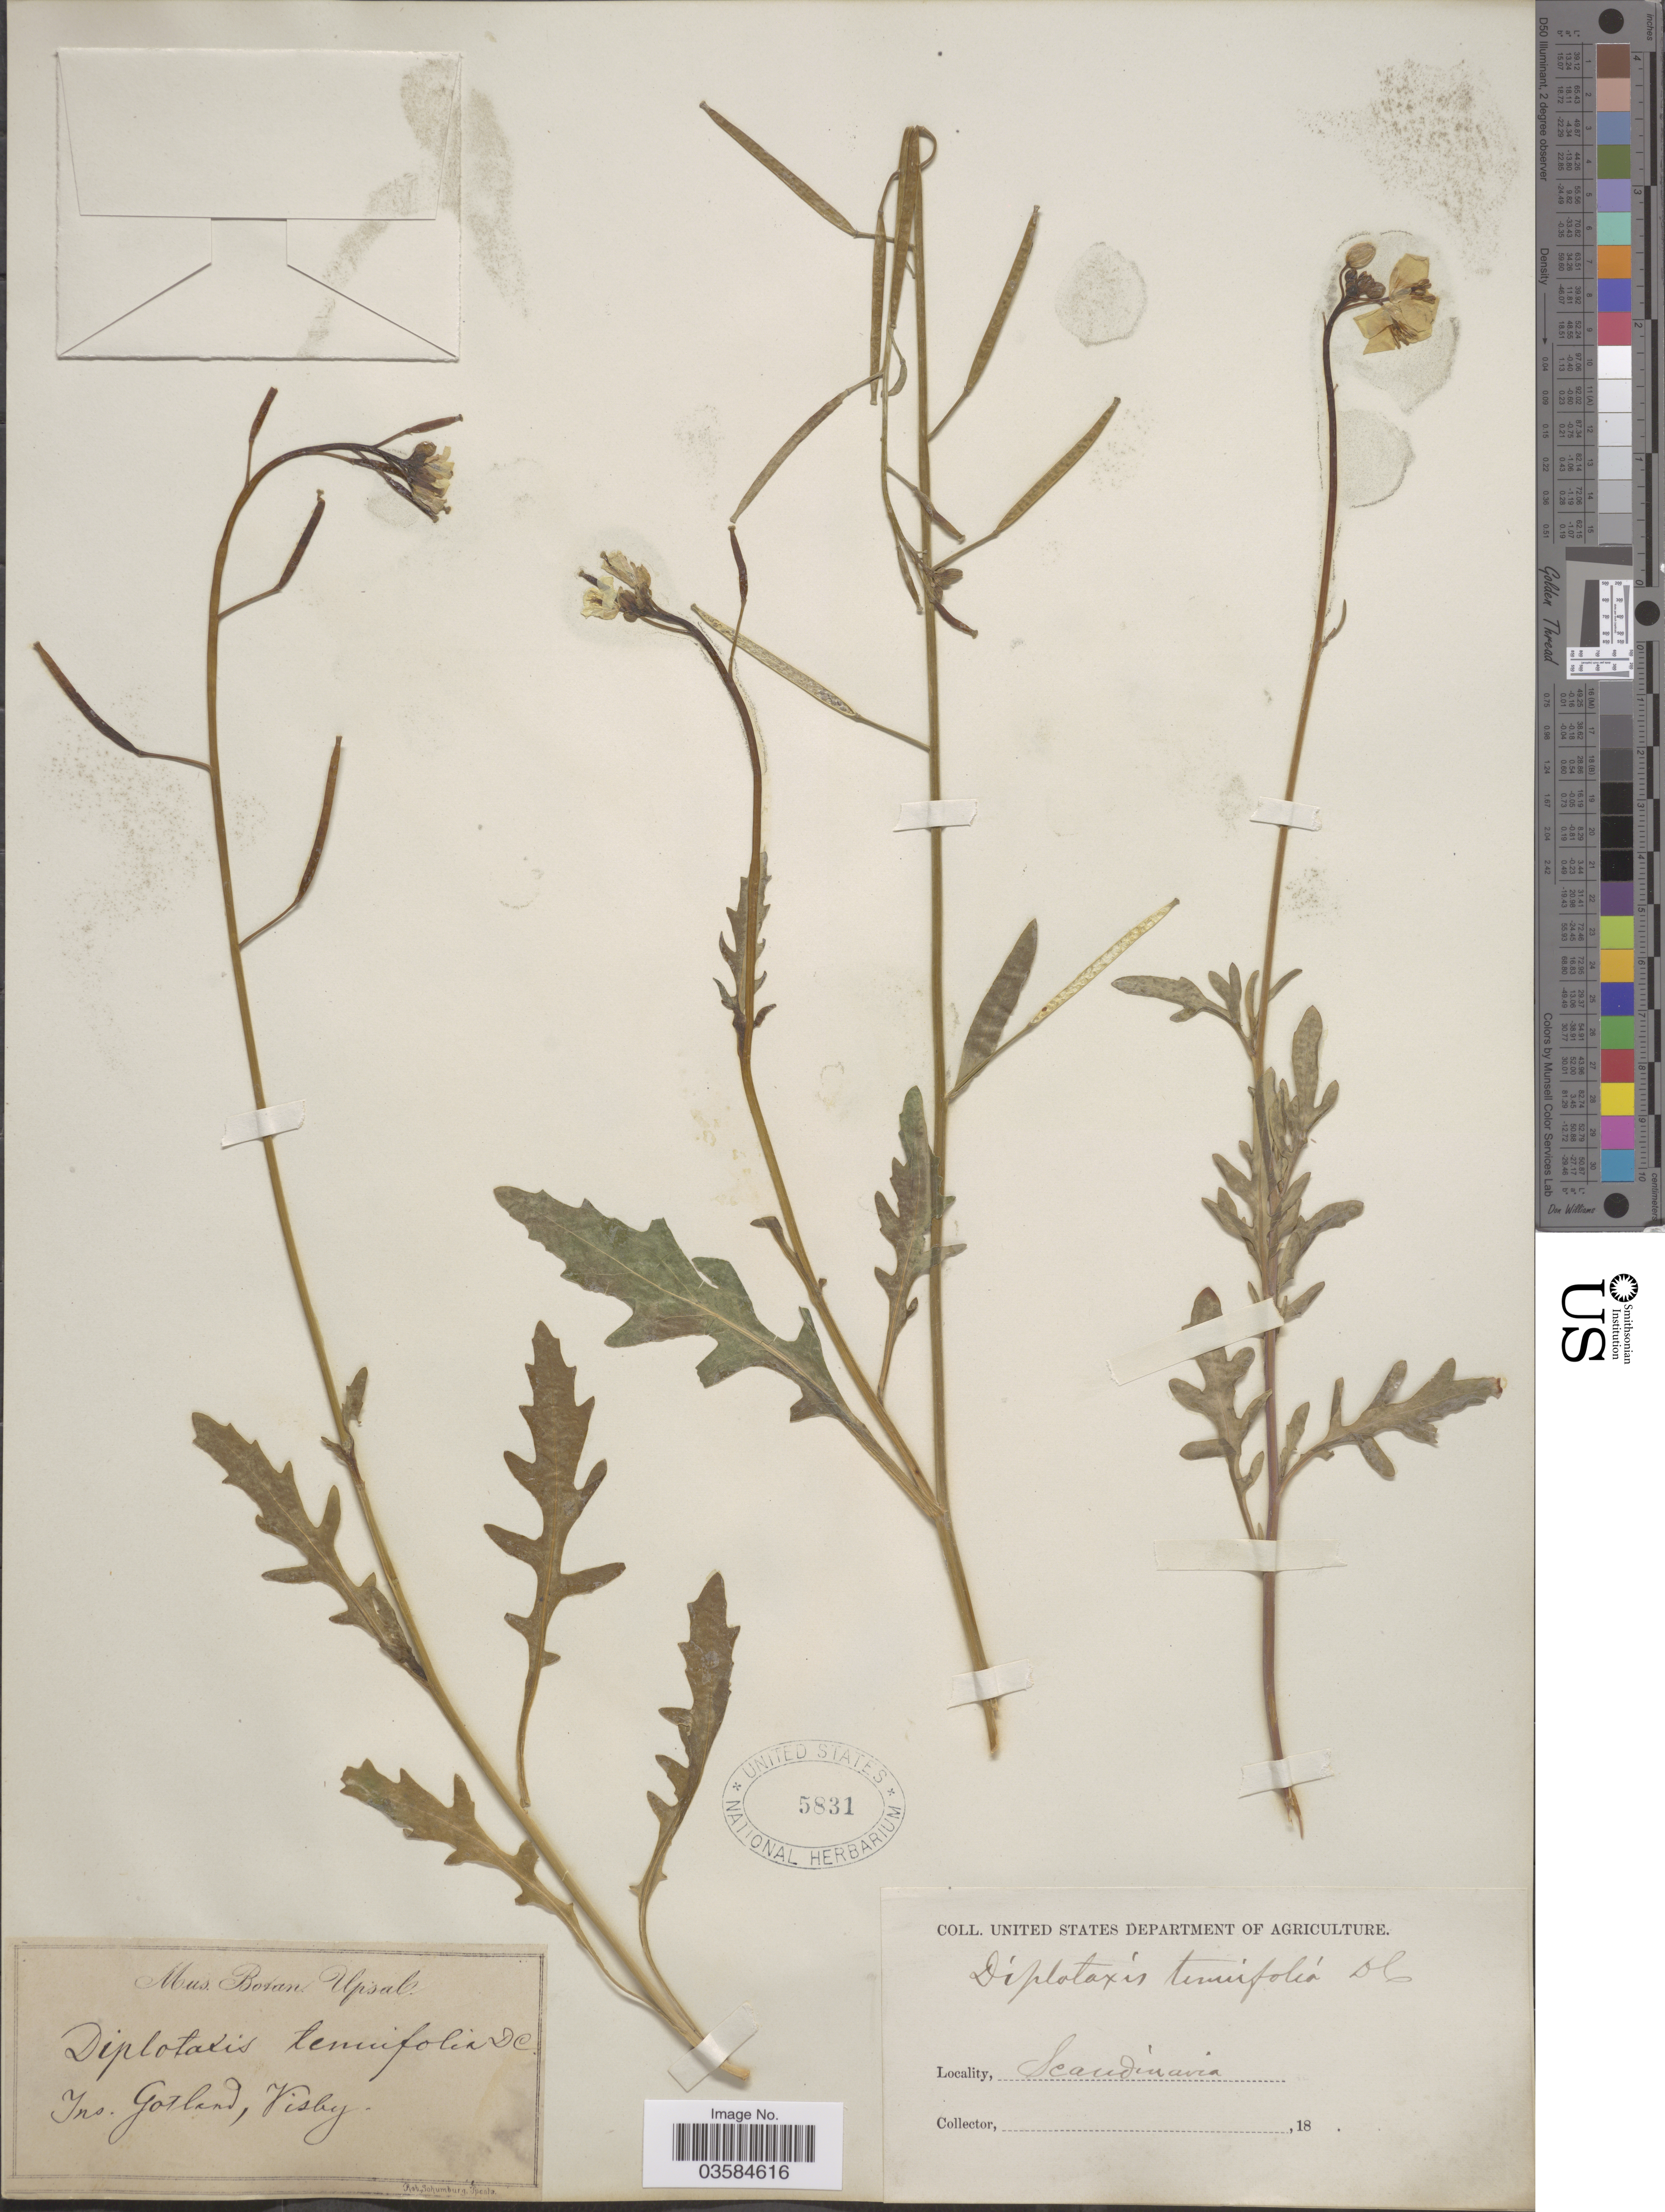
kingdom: Plantae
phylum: Tracheophyta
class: Magnoliopsida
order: Brassicales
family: Brassicaceae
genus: Diplotaxis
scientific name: Diplotaxis tenuifolia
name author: (L.) DC.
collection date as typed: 18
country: Sweden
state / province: Gotland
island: Gotland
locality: Ins. Gotland, Visby. Scandinavia.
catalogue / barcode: US 5831